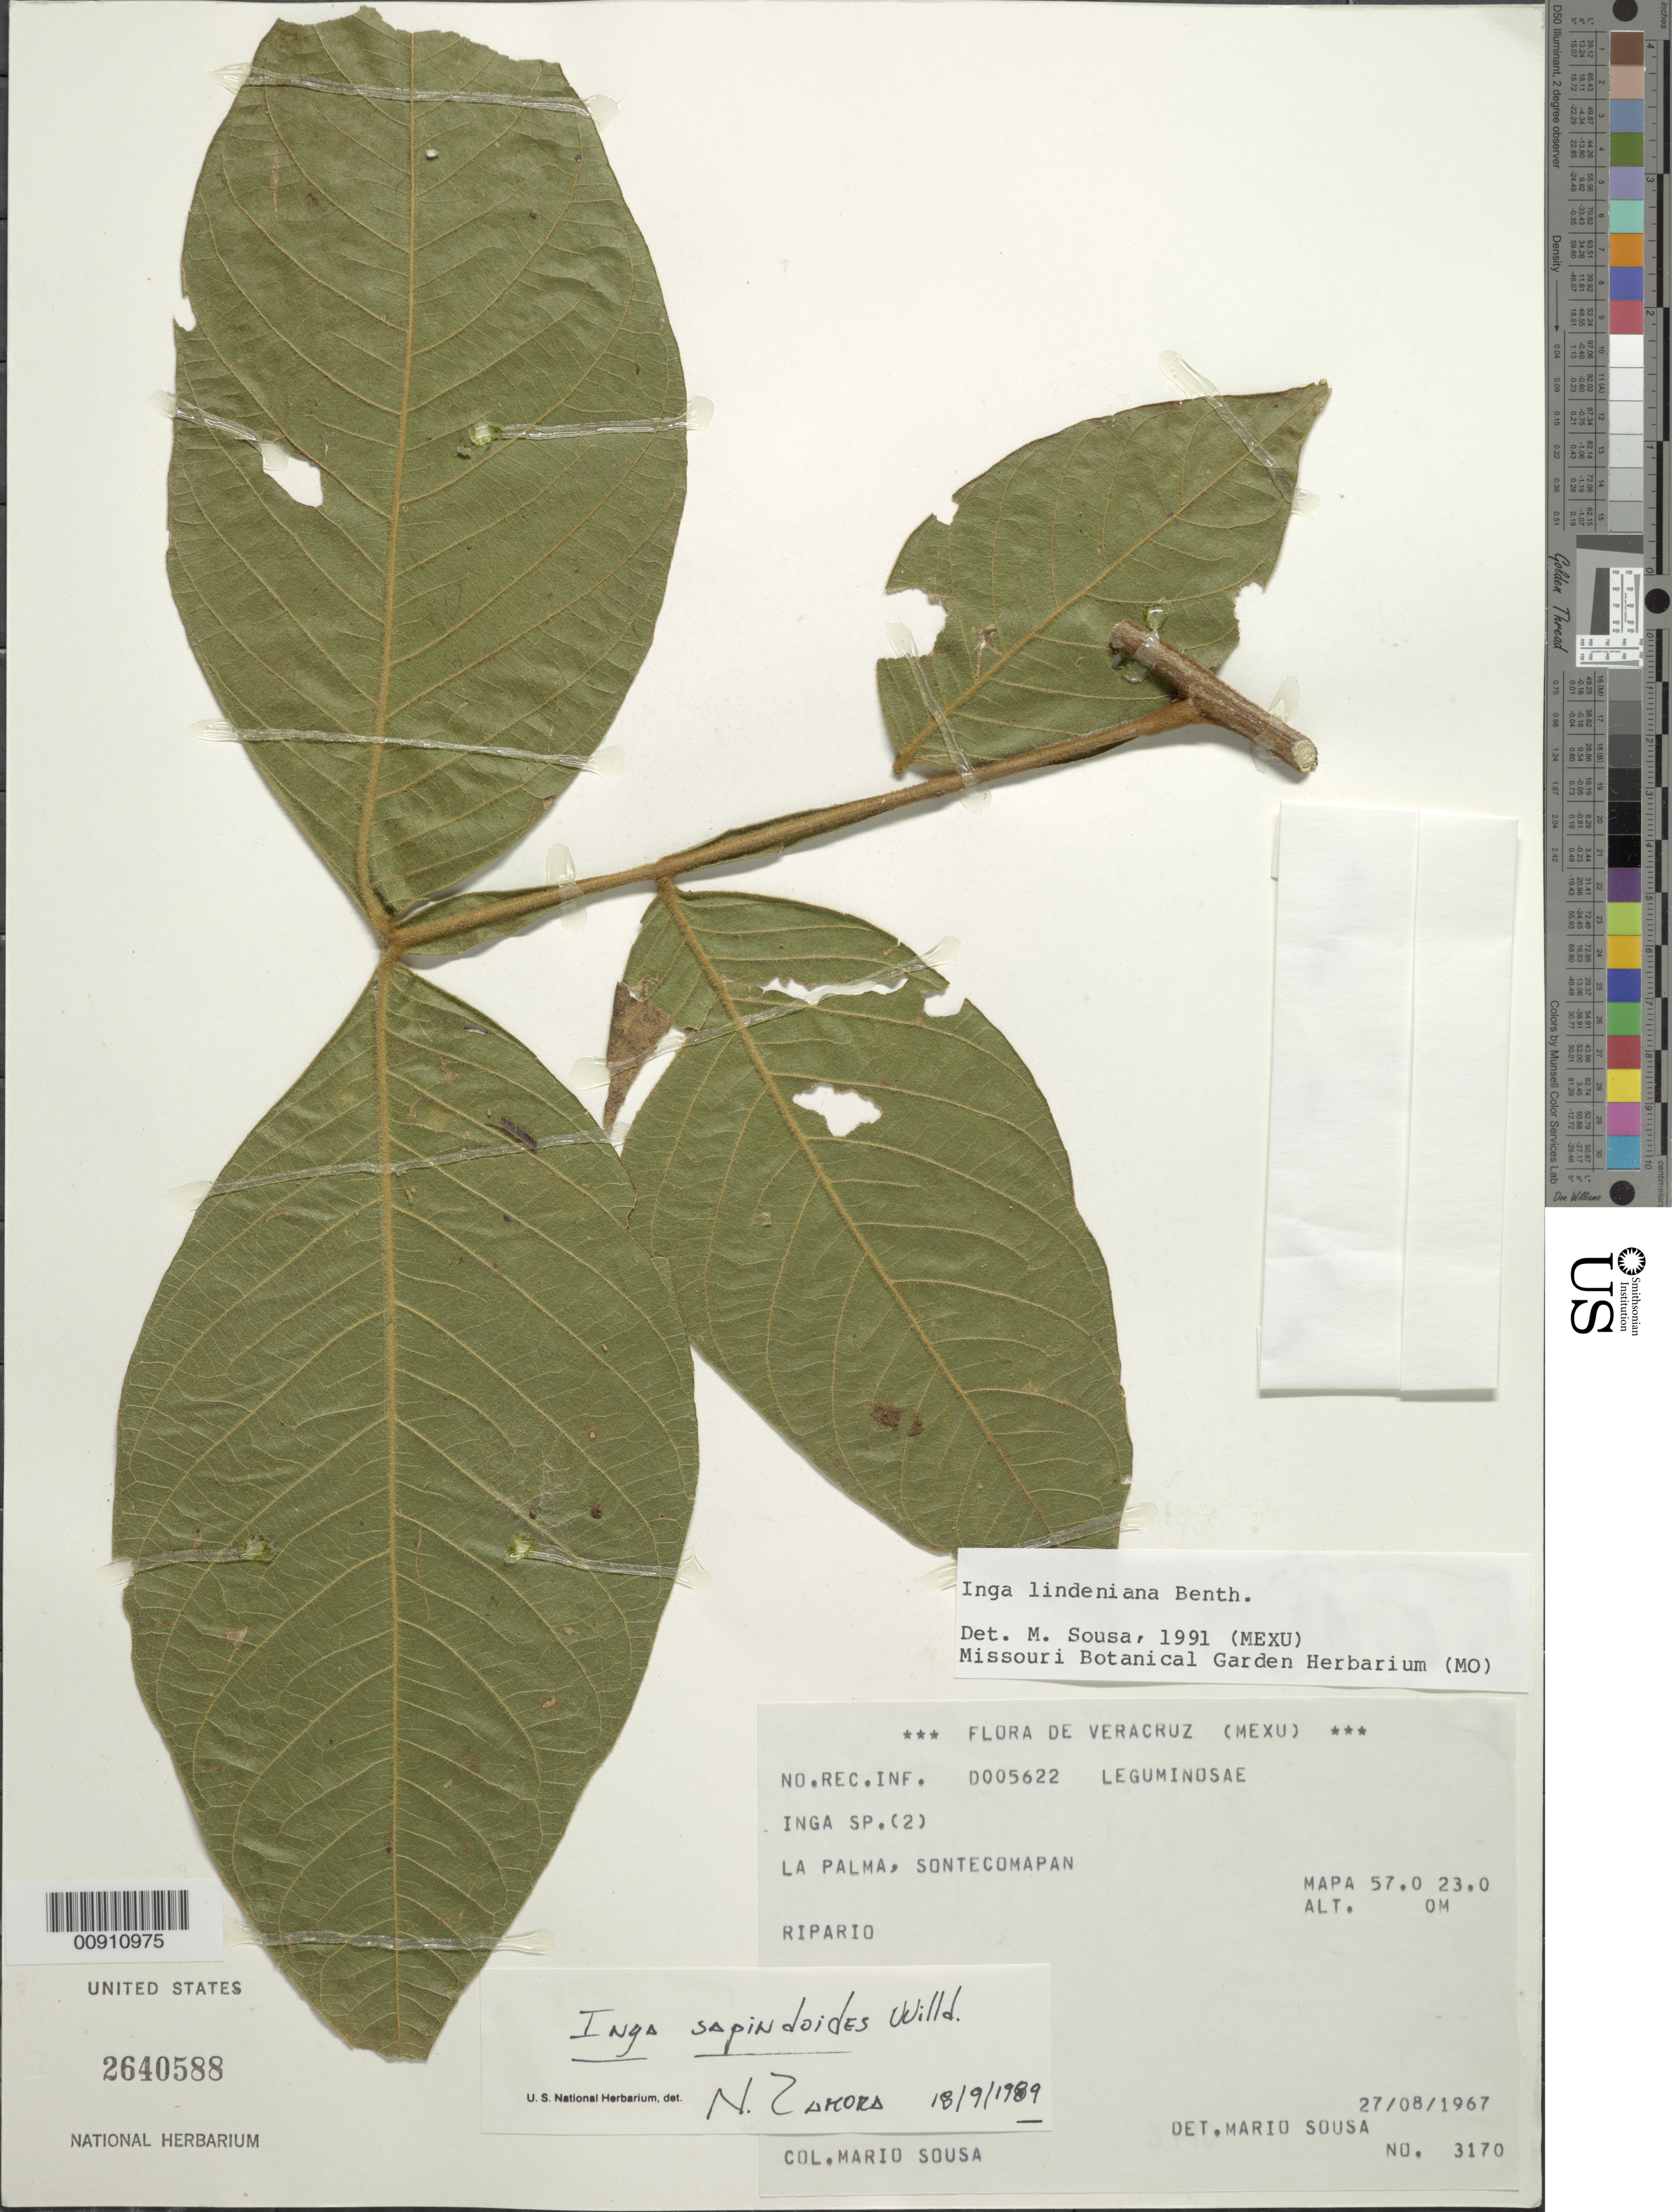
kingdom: Plantae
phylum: Tracheophyta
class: Magnoliopsida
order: Fabales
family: Fabaceae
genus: Inga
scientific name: Inga lindeniana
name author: Benth.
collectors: M. Sousa S.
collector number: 3170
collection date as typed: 27 Aug 1967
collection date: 1967-08-27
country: Mexico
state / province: Veracruz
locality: La Palma, Sontecomapan, Veracruz. Mapa 57.0 23.0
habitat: Ripario.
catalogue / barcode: US 2640588